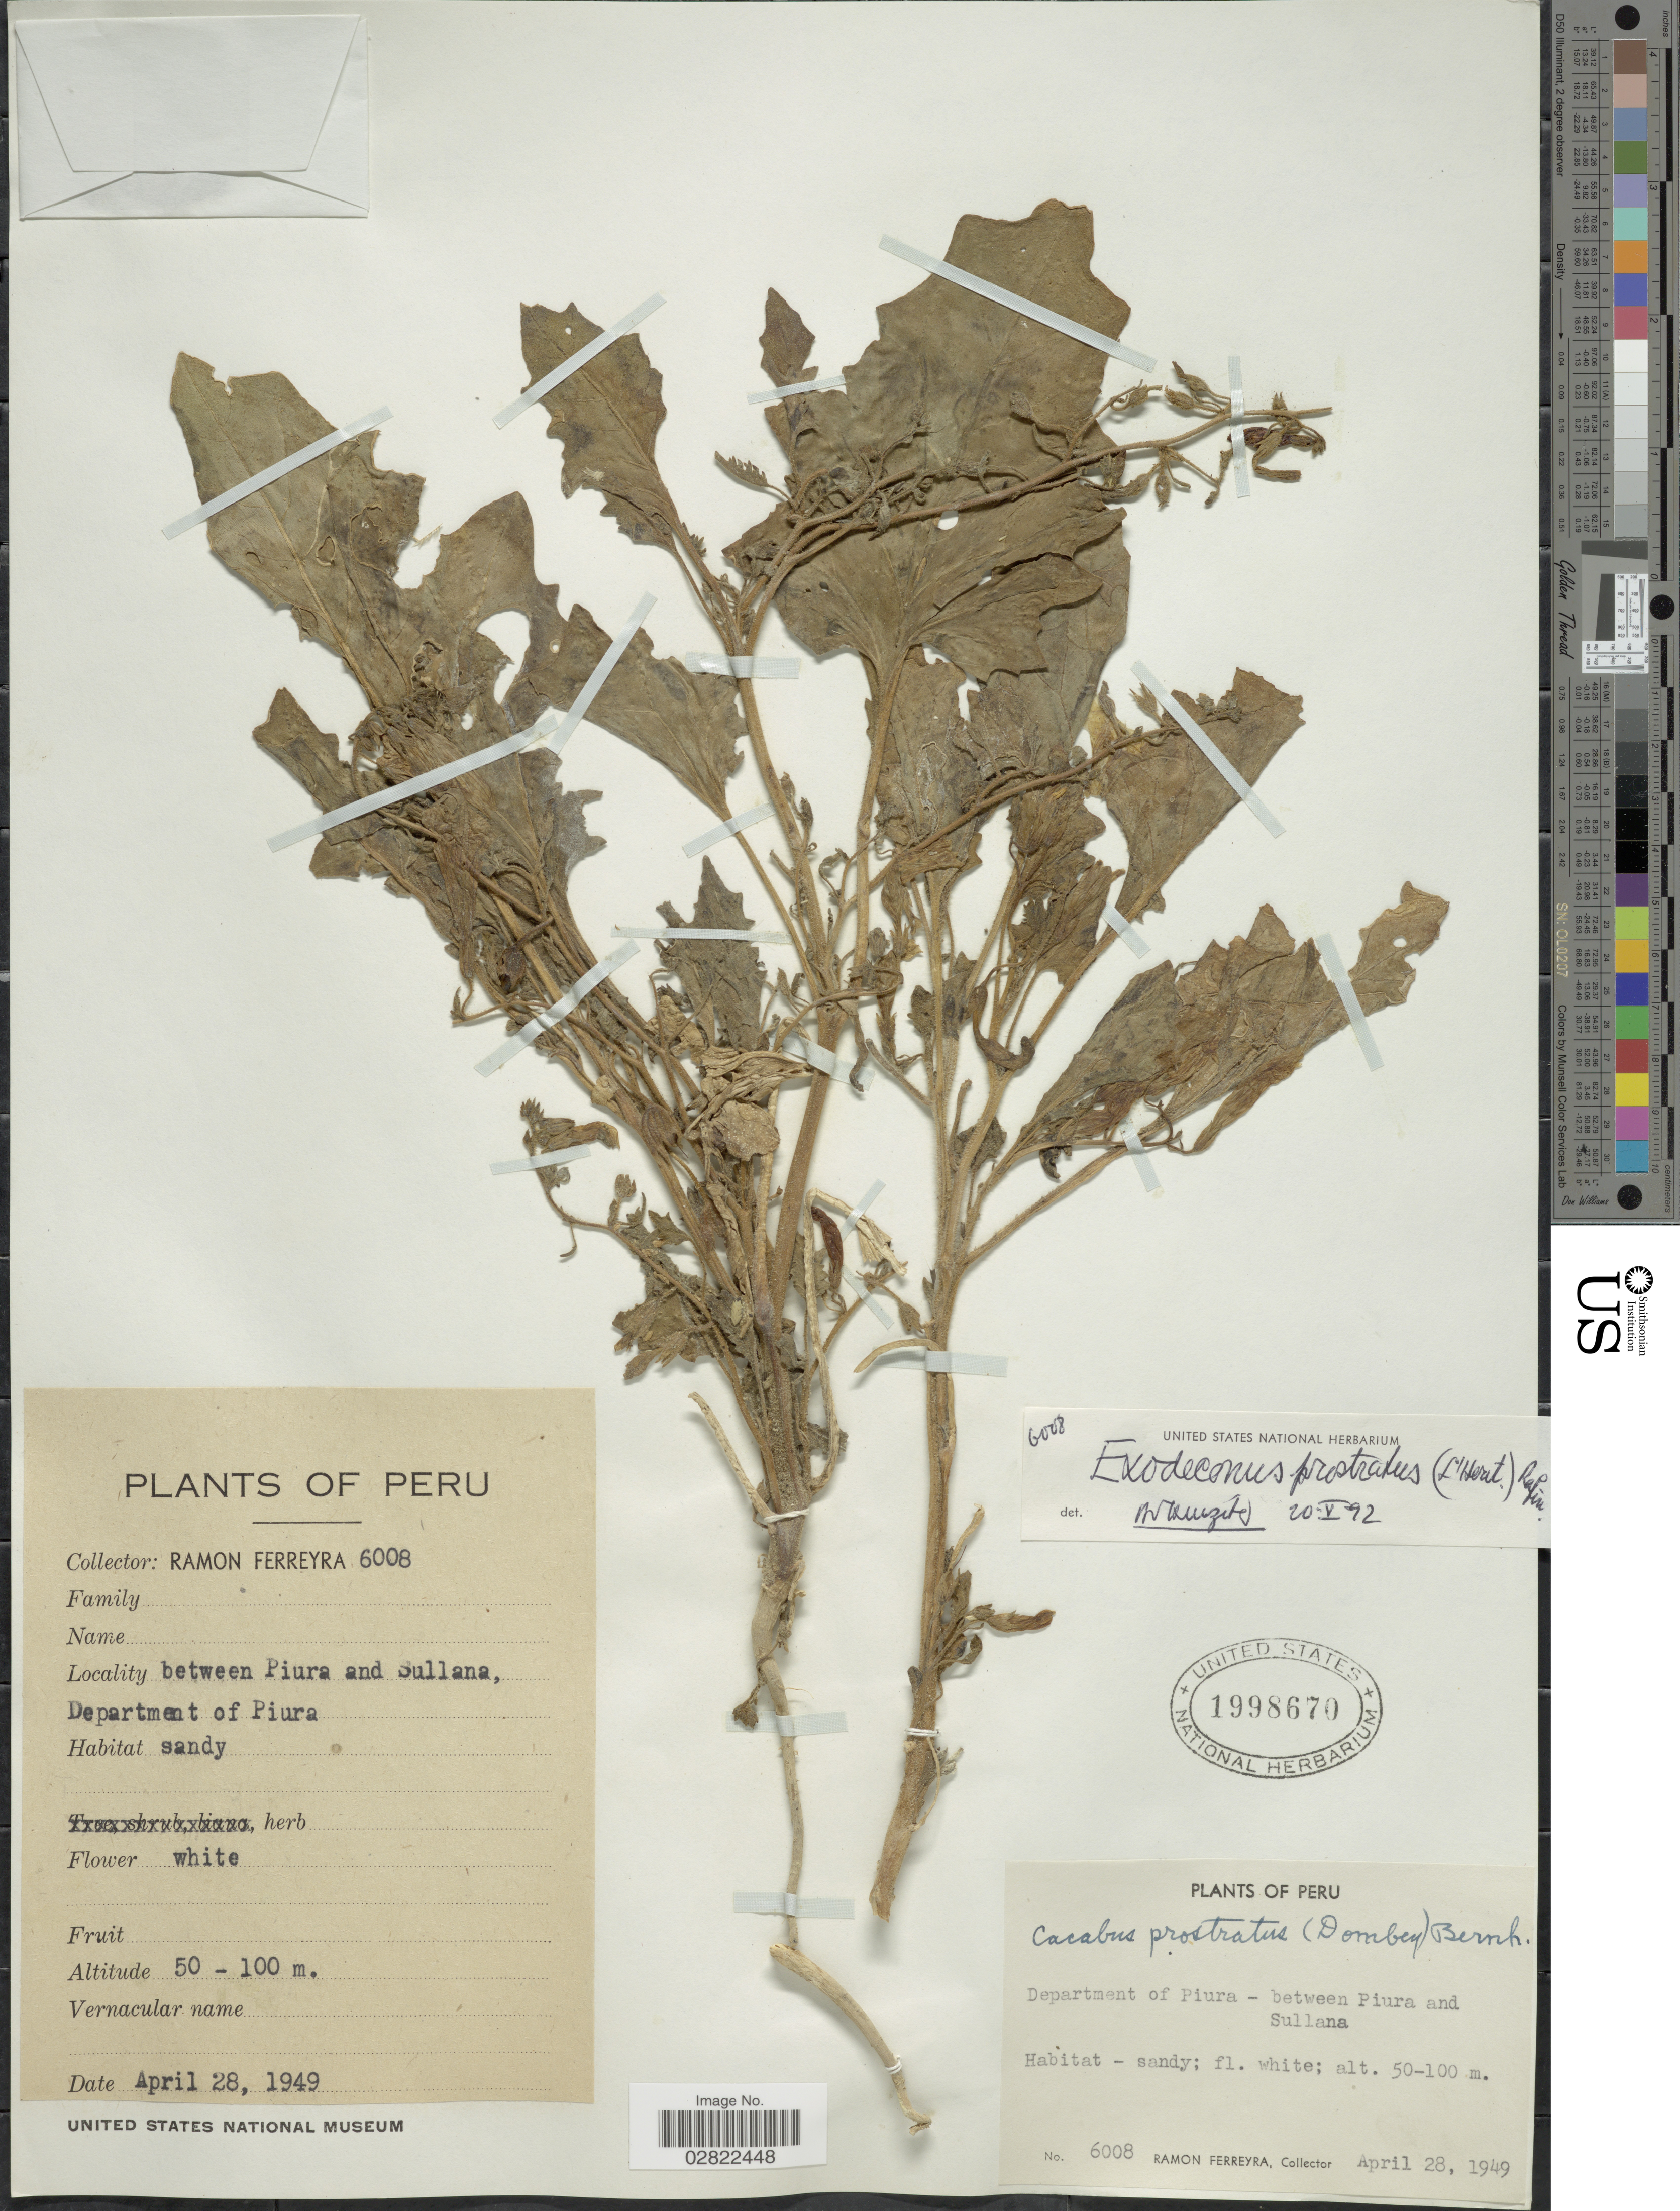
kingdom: Plantae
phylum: Tracheophyta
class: Magnoliopsida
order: Solanales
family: Solanaceae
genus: Exodeconus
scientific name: Exodeconus prostratus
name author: (L'Hér.) Raf.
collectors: R. A. Ferreyra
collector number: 6008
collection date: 1949-04-28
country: Peru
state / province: Piura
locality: Between Piura and Sullana, Department of Piura.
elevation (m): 50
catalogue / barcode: US 1998670